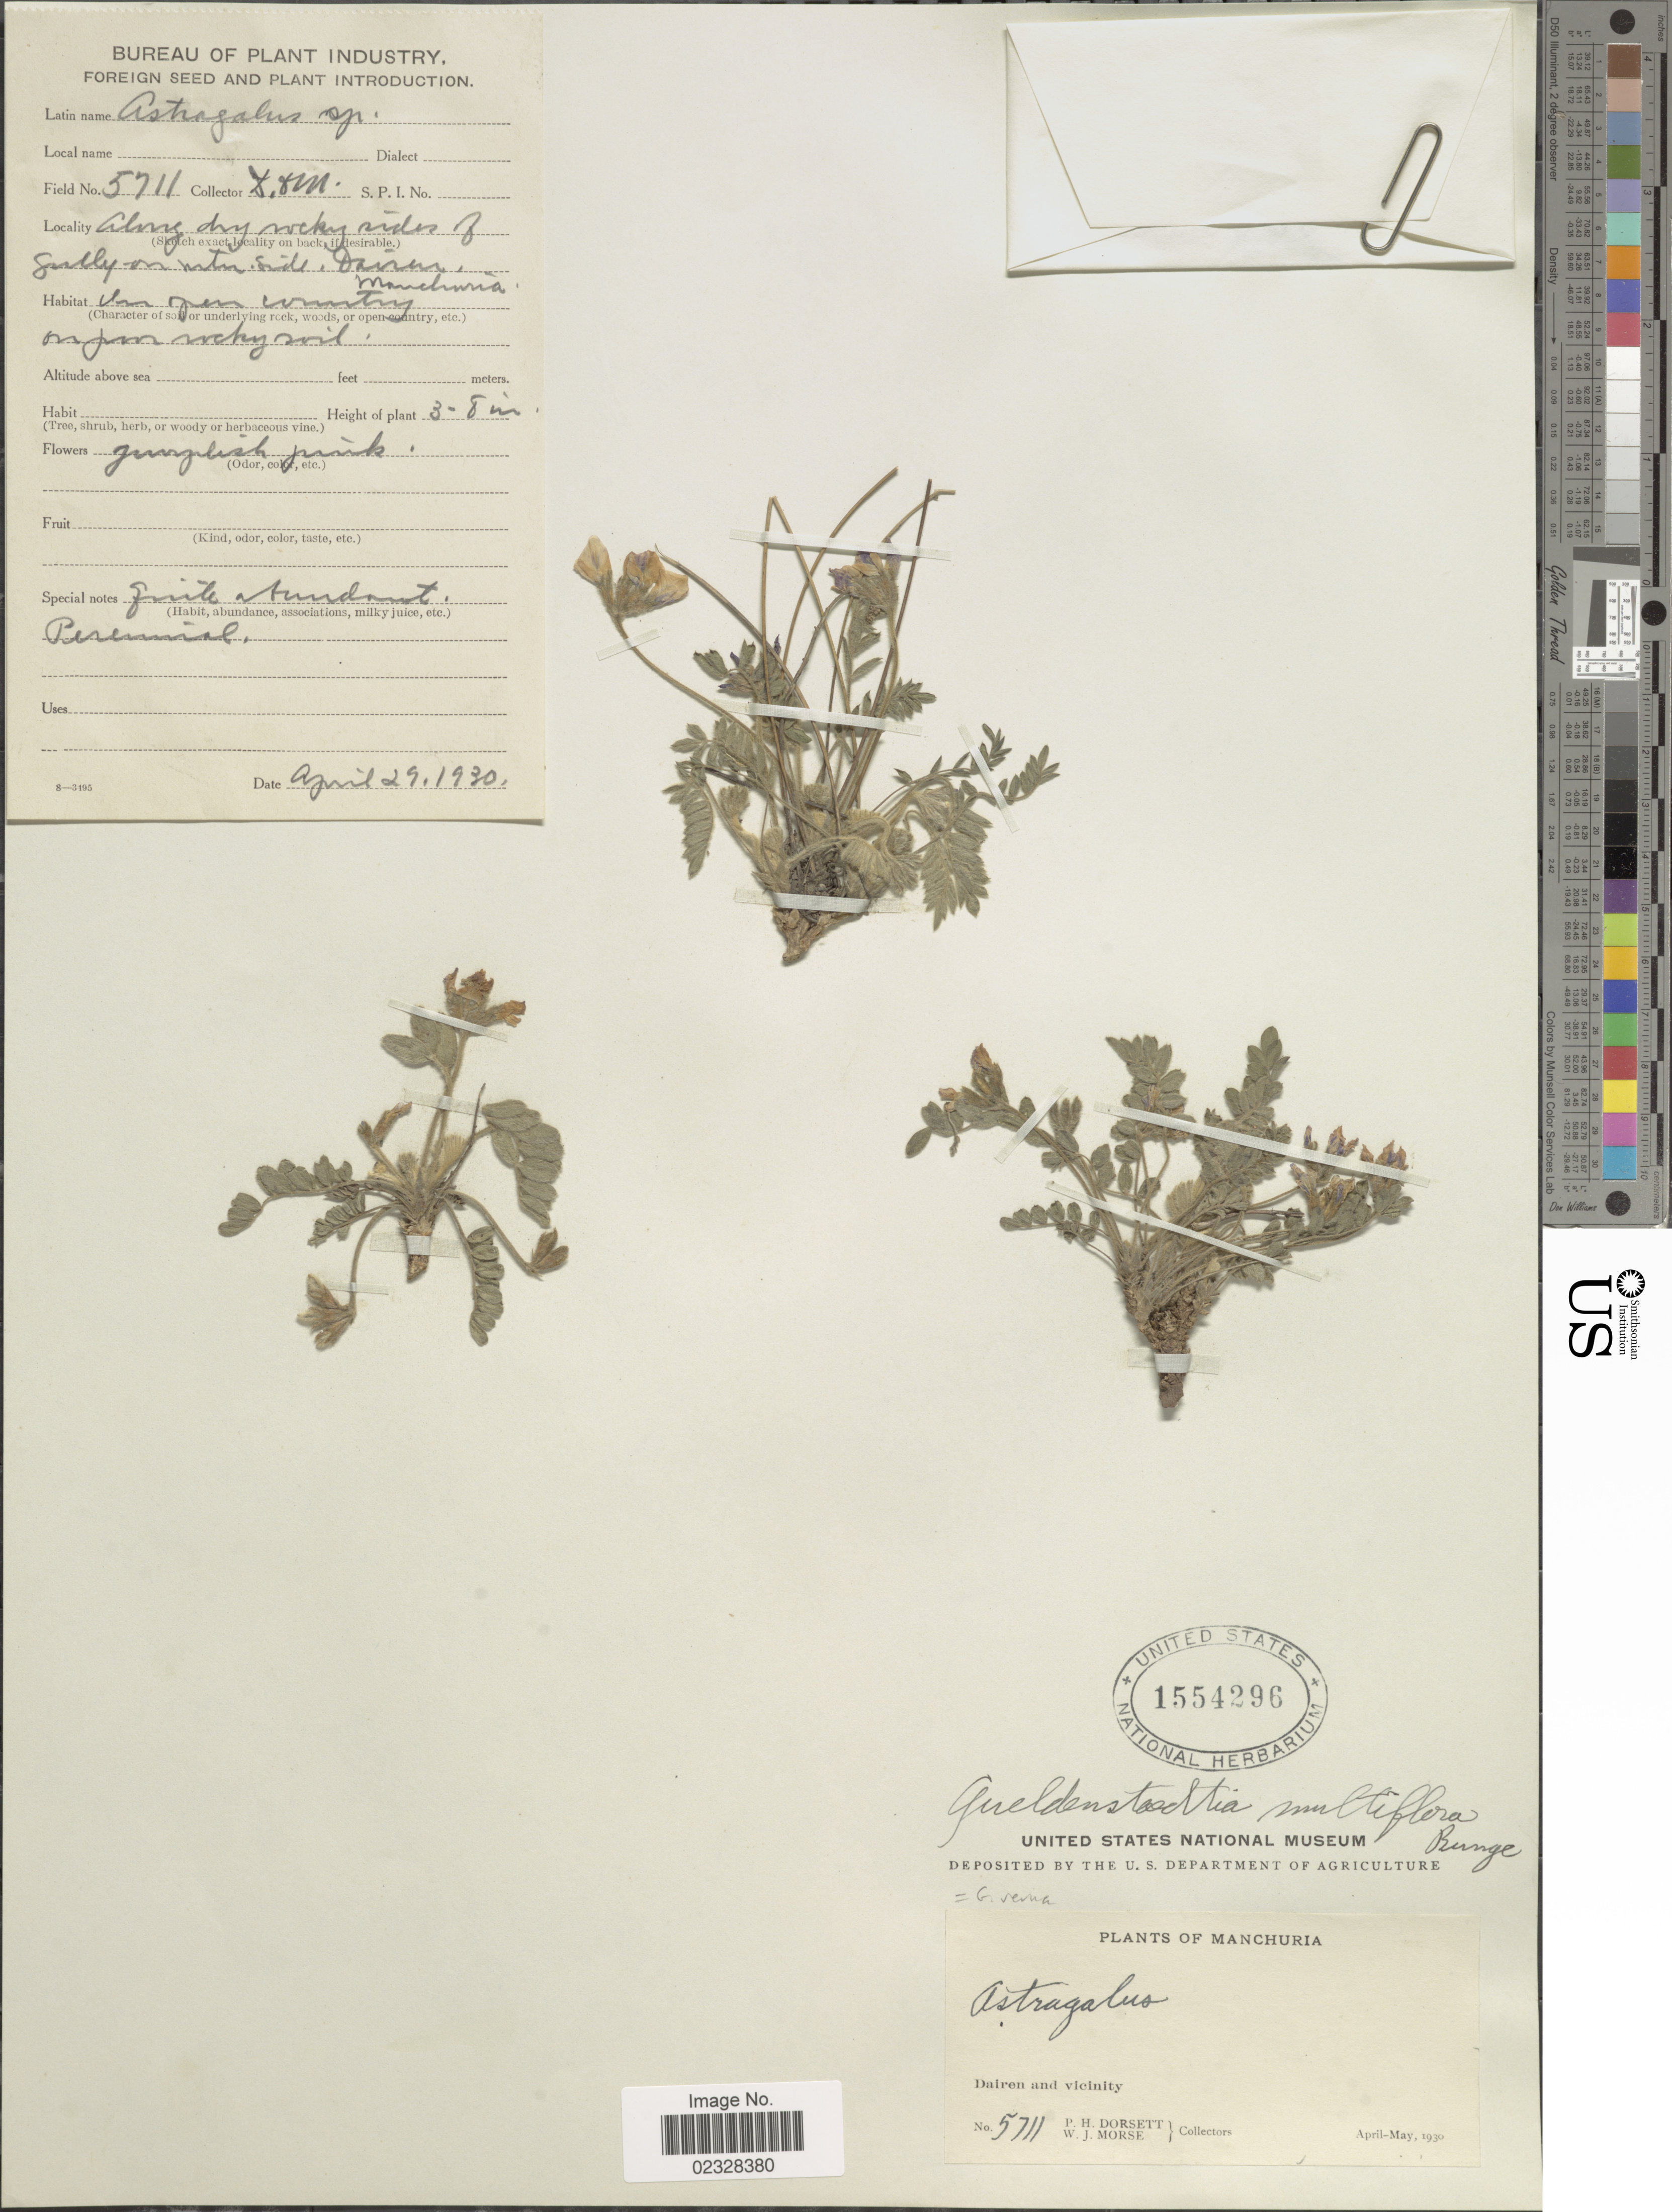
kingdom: Plantae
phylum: Tracheophyta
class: Magnoliopsida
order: Fabales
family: Fabaceae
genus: Gueldenstaedtia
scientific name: Gueldenstaedtia verna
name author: (Georgi) Boriss.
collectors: P. H. Dorsett & W. J. Morse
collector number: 5711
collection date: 1930-04/1930-05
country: China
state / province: Liaoning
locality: Manchuria, Dairen and vicinity.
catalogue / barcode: US 1554296